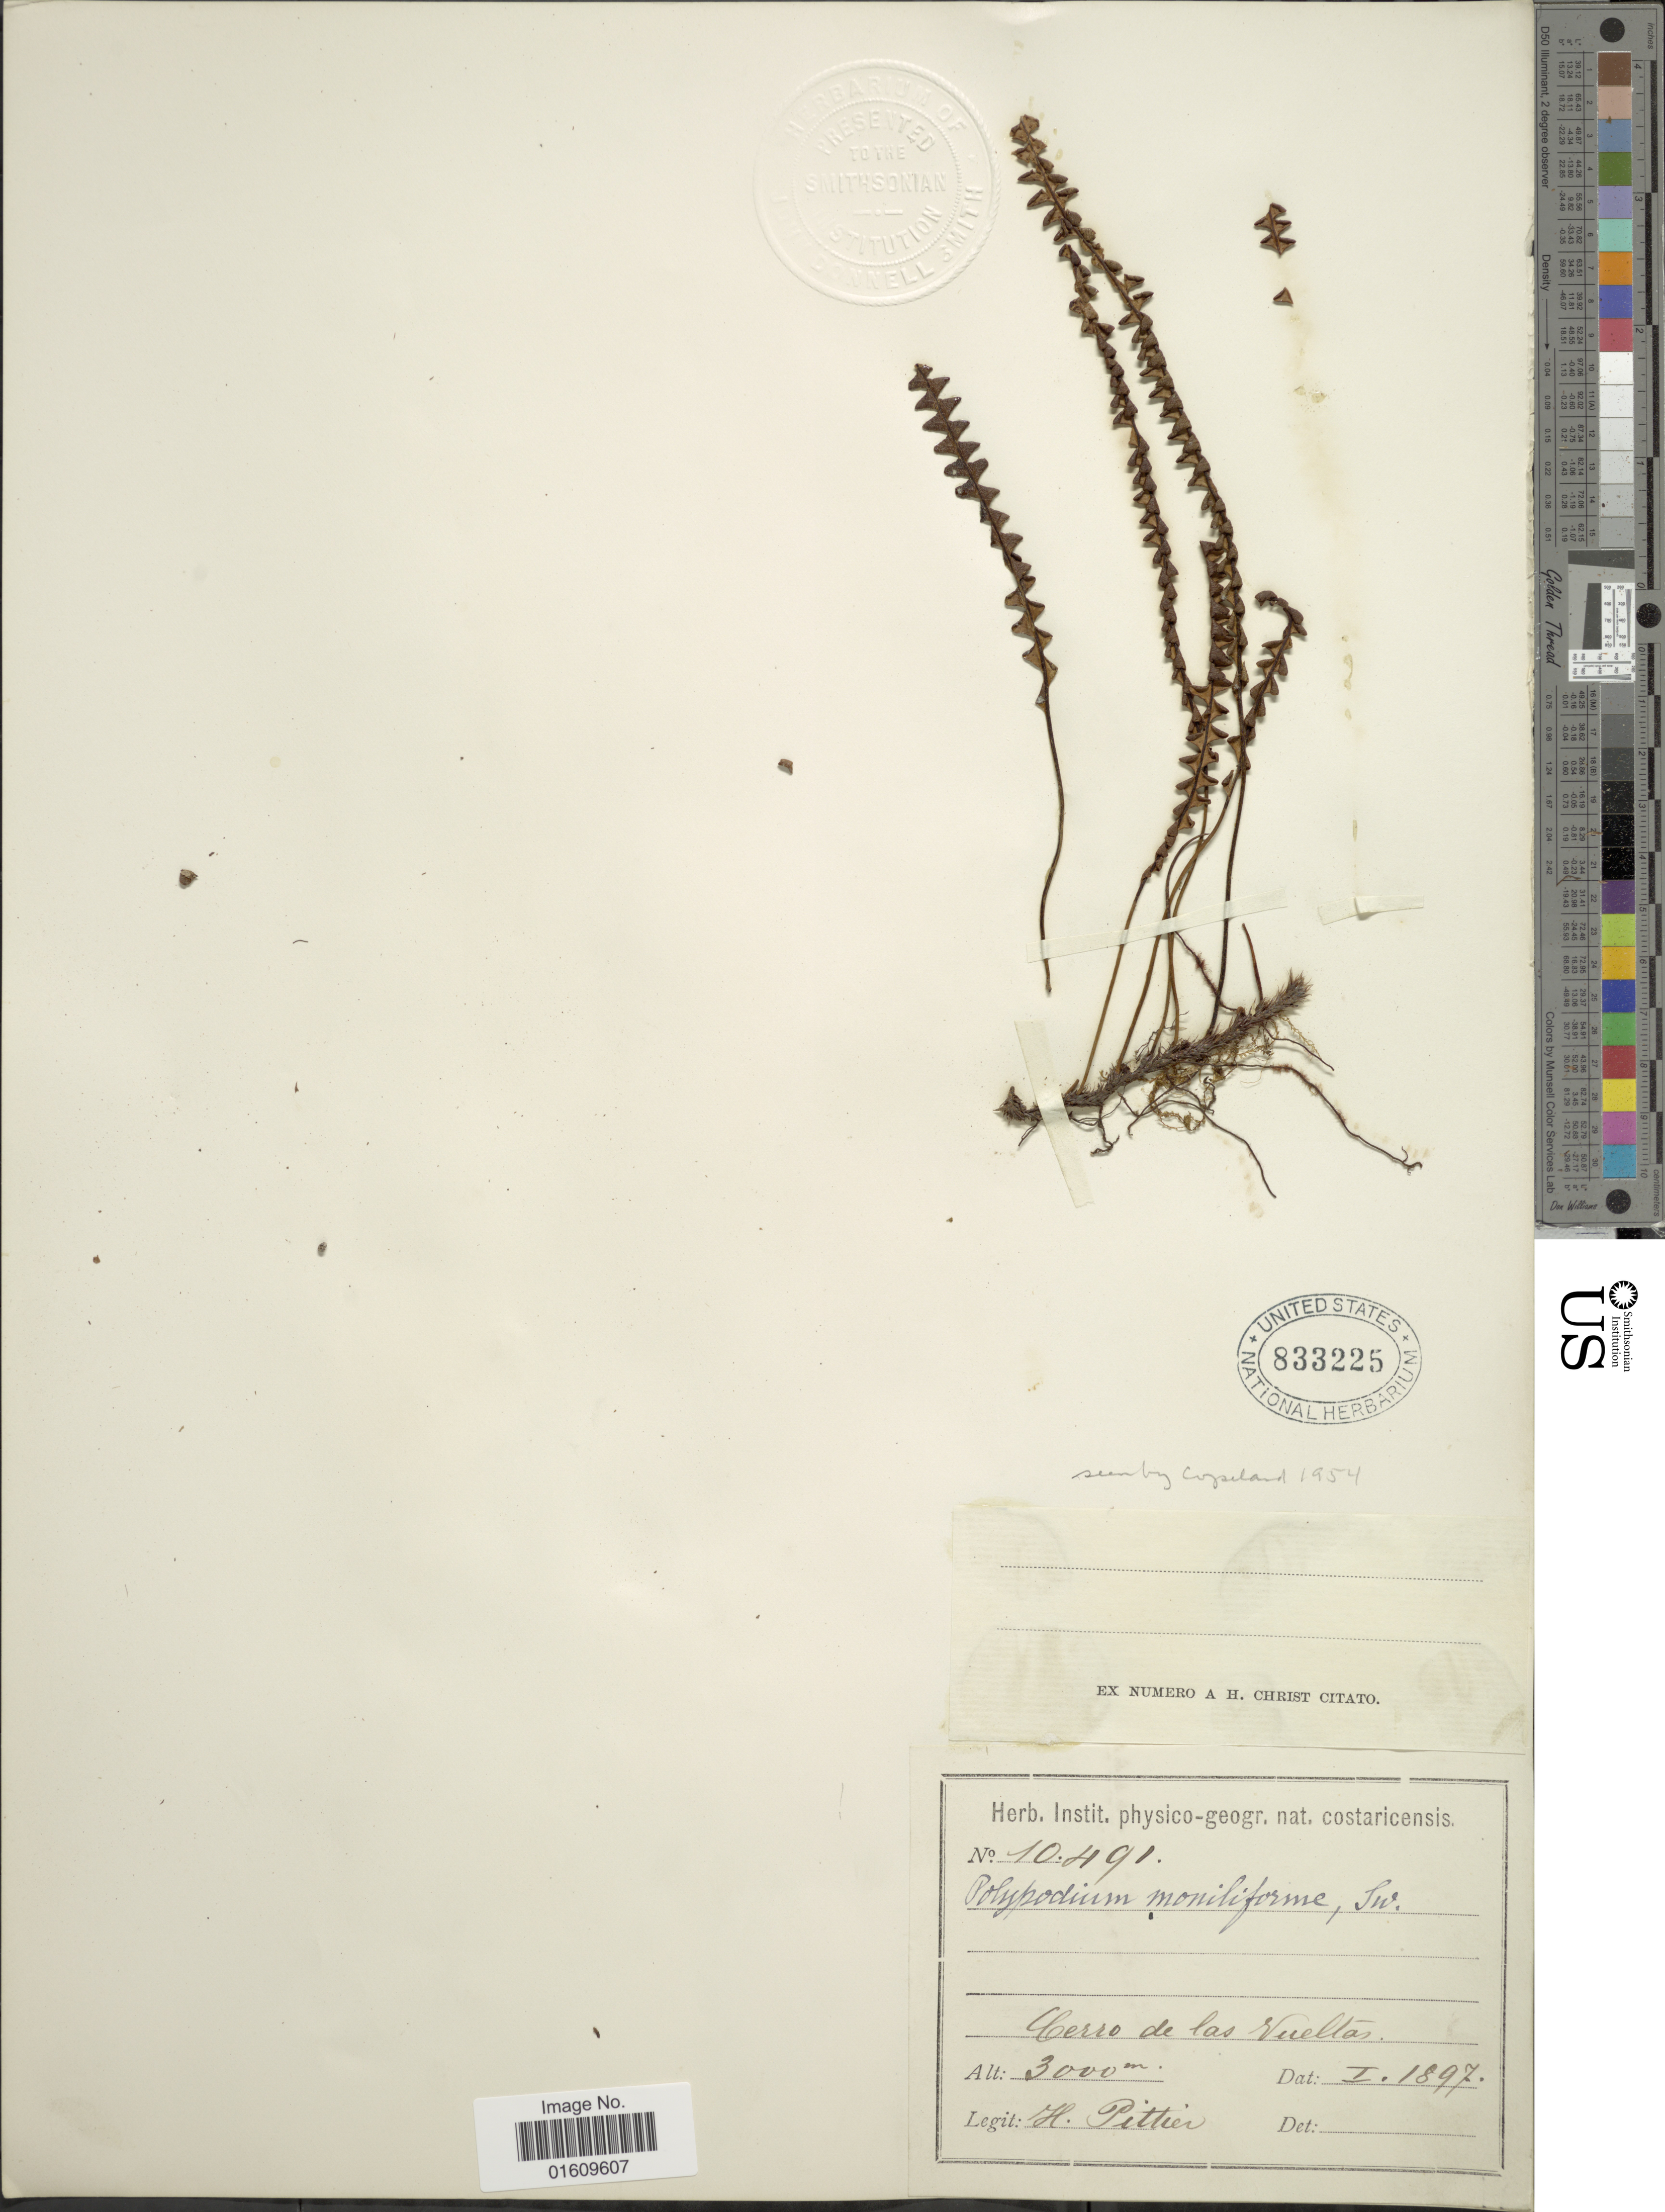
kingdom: Plantae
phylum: Tracheophyta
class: Polypodiopsida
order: Polypodiales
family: Polypodiaceae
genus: Melpomene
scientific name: Melpomene moniliformis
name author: (Lag. ex Sw.) A.R. Sm. & R.C. Moran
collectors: H. F. Pittier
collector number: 10491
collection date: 1897-01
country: Costa Rica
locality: Cerro de las Vueltas.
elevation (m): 3000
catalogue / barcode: US 833225